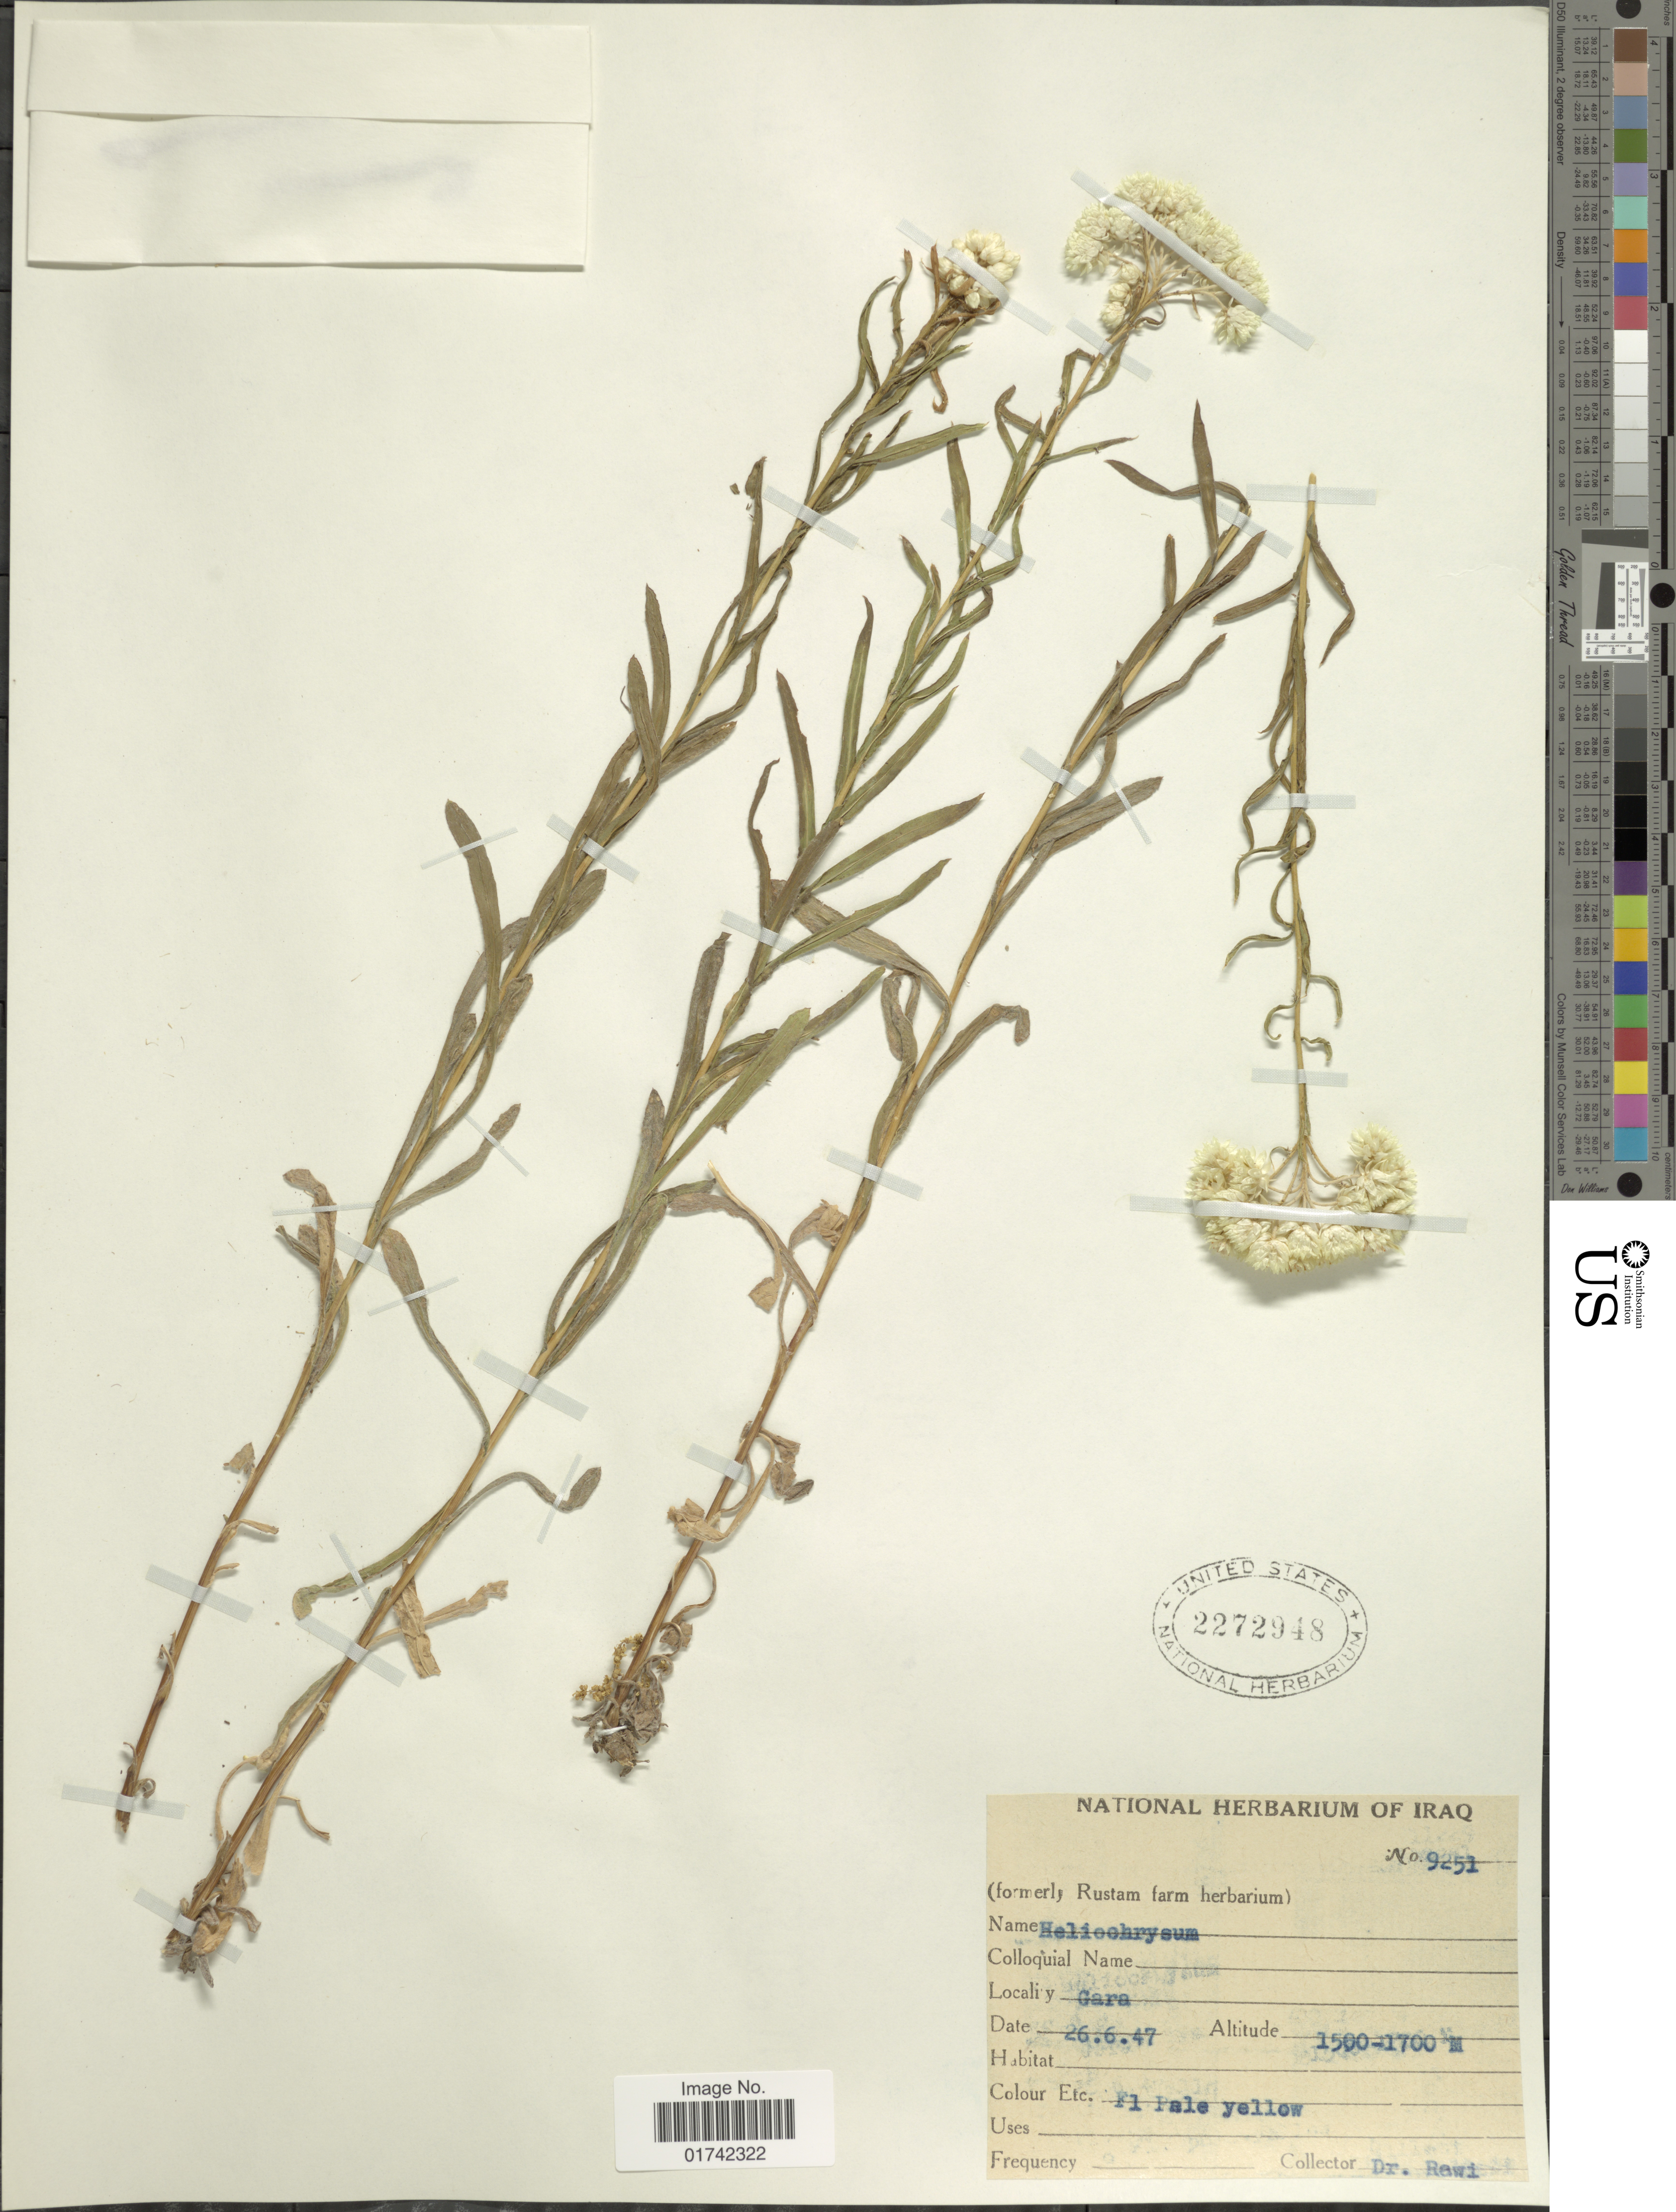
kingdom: Plantae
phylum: Tracheophyta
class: Magnoliopsida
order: Asterales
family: Asteraceae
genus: Helichrysum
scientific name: Helichrysum sp.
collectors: -. Rawi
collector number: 9251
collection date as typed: Transcribed d/m/y: 26/6/47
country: Iraq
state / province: Arbīl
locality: Gara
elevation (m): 1500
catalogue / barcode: US 2272948